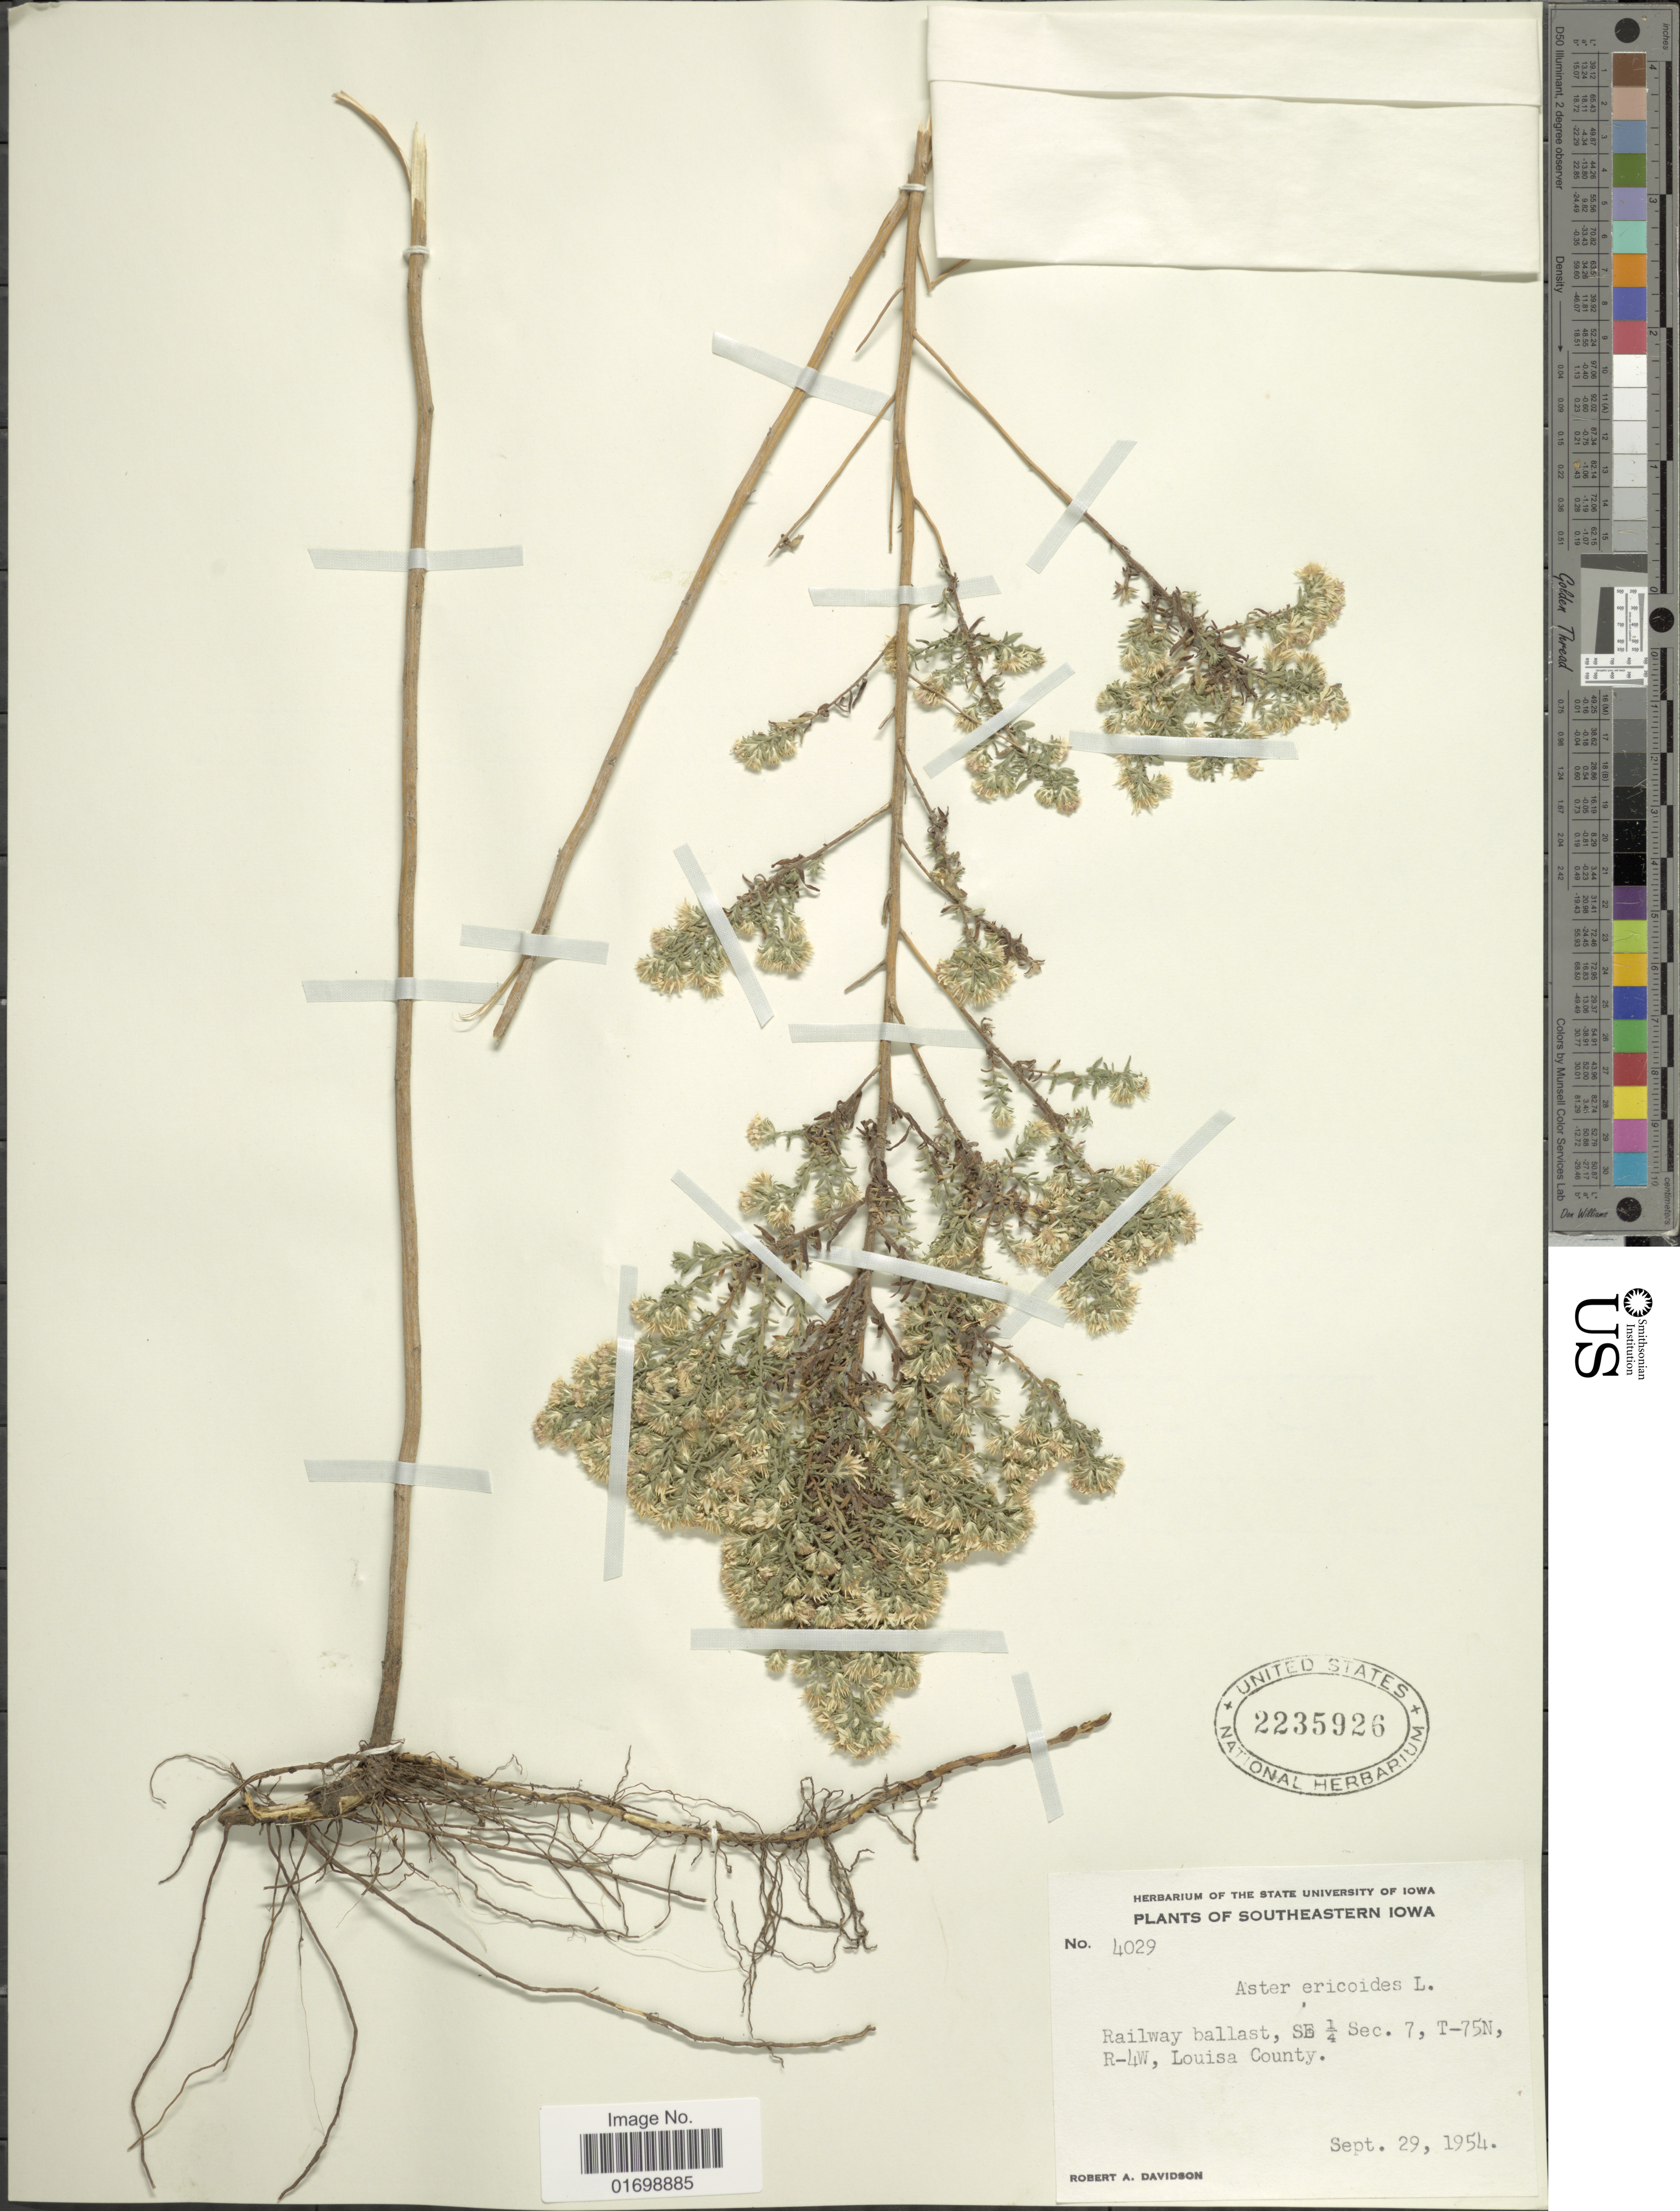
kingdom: Plantae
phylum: Tracheophyta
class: Magnoliopsida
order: Asterales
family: Asteraceae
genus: Symphyotrichum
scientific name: Symphyotrichum ericoides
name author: (L.) G.L. Nesom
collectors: R. A. Davidson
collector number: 4029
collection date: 1954-09-29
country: United States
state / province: Iowa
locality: Southeastern Iowa, Railway ballast, SE 1/4 Sec. 7, T-75N, R-4W, Louisa County.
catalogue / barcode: US 2235926